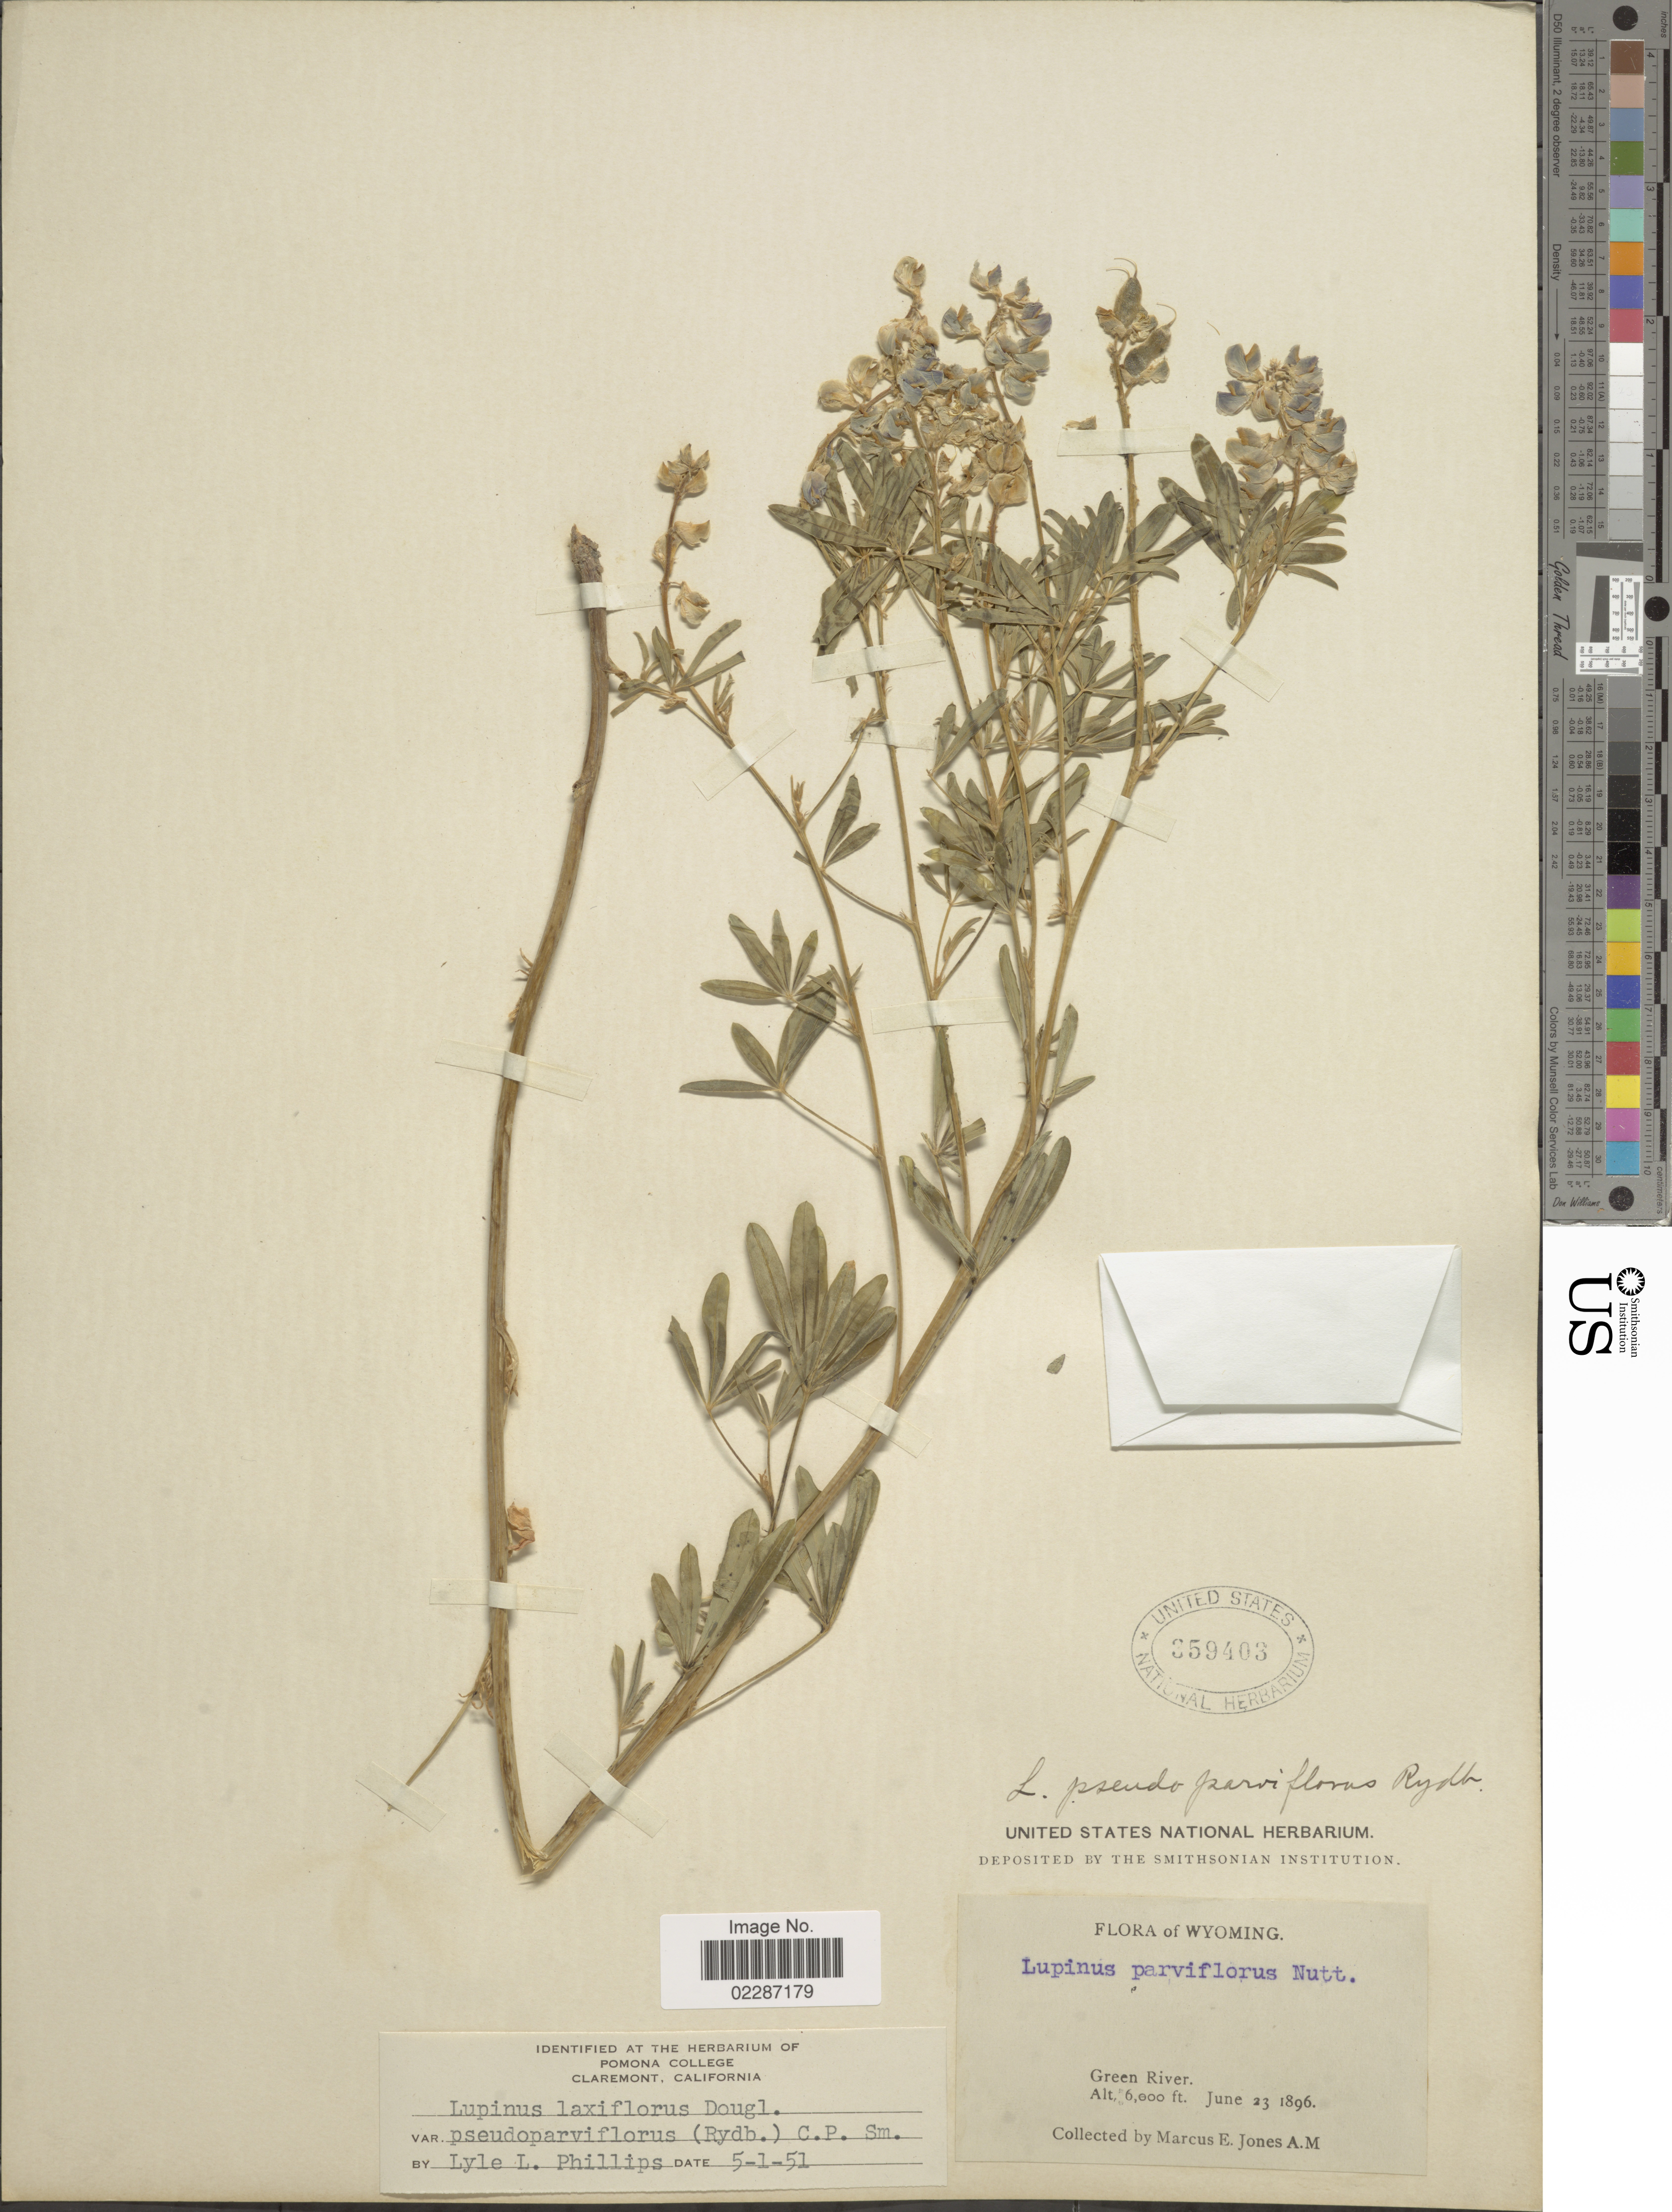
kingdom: Plantae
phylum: Tracheophyta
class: Magnoliopsida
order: Fabales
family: Fabaceae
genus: Lupinus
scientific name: Lupinus pseudoparviflorus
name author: Rydb.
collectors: M. E. Jones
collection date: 1896-06-23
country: United States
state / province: Wyoming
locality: Green River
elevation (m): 1829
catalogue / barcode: US 359403